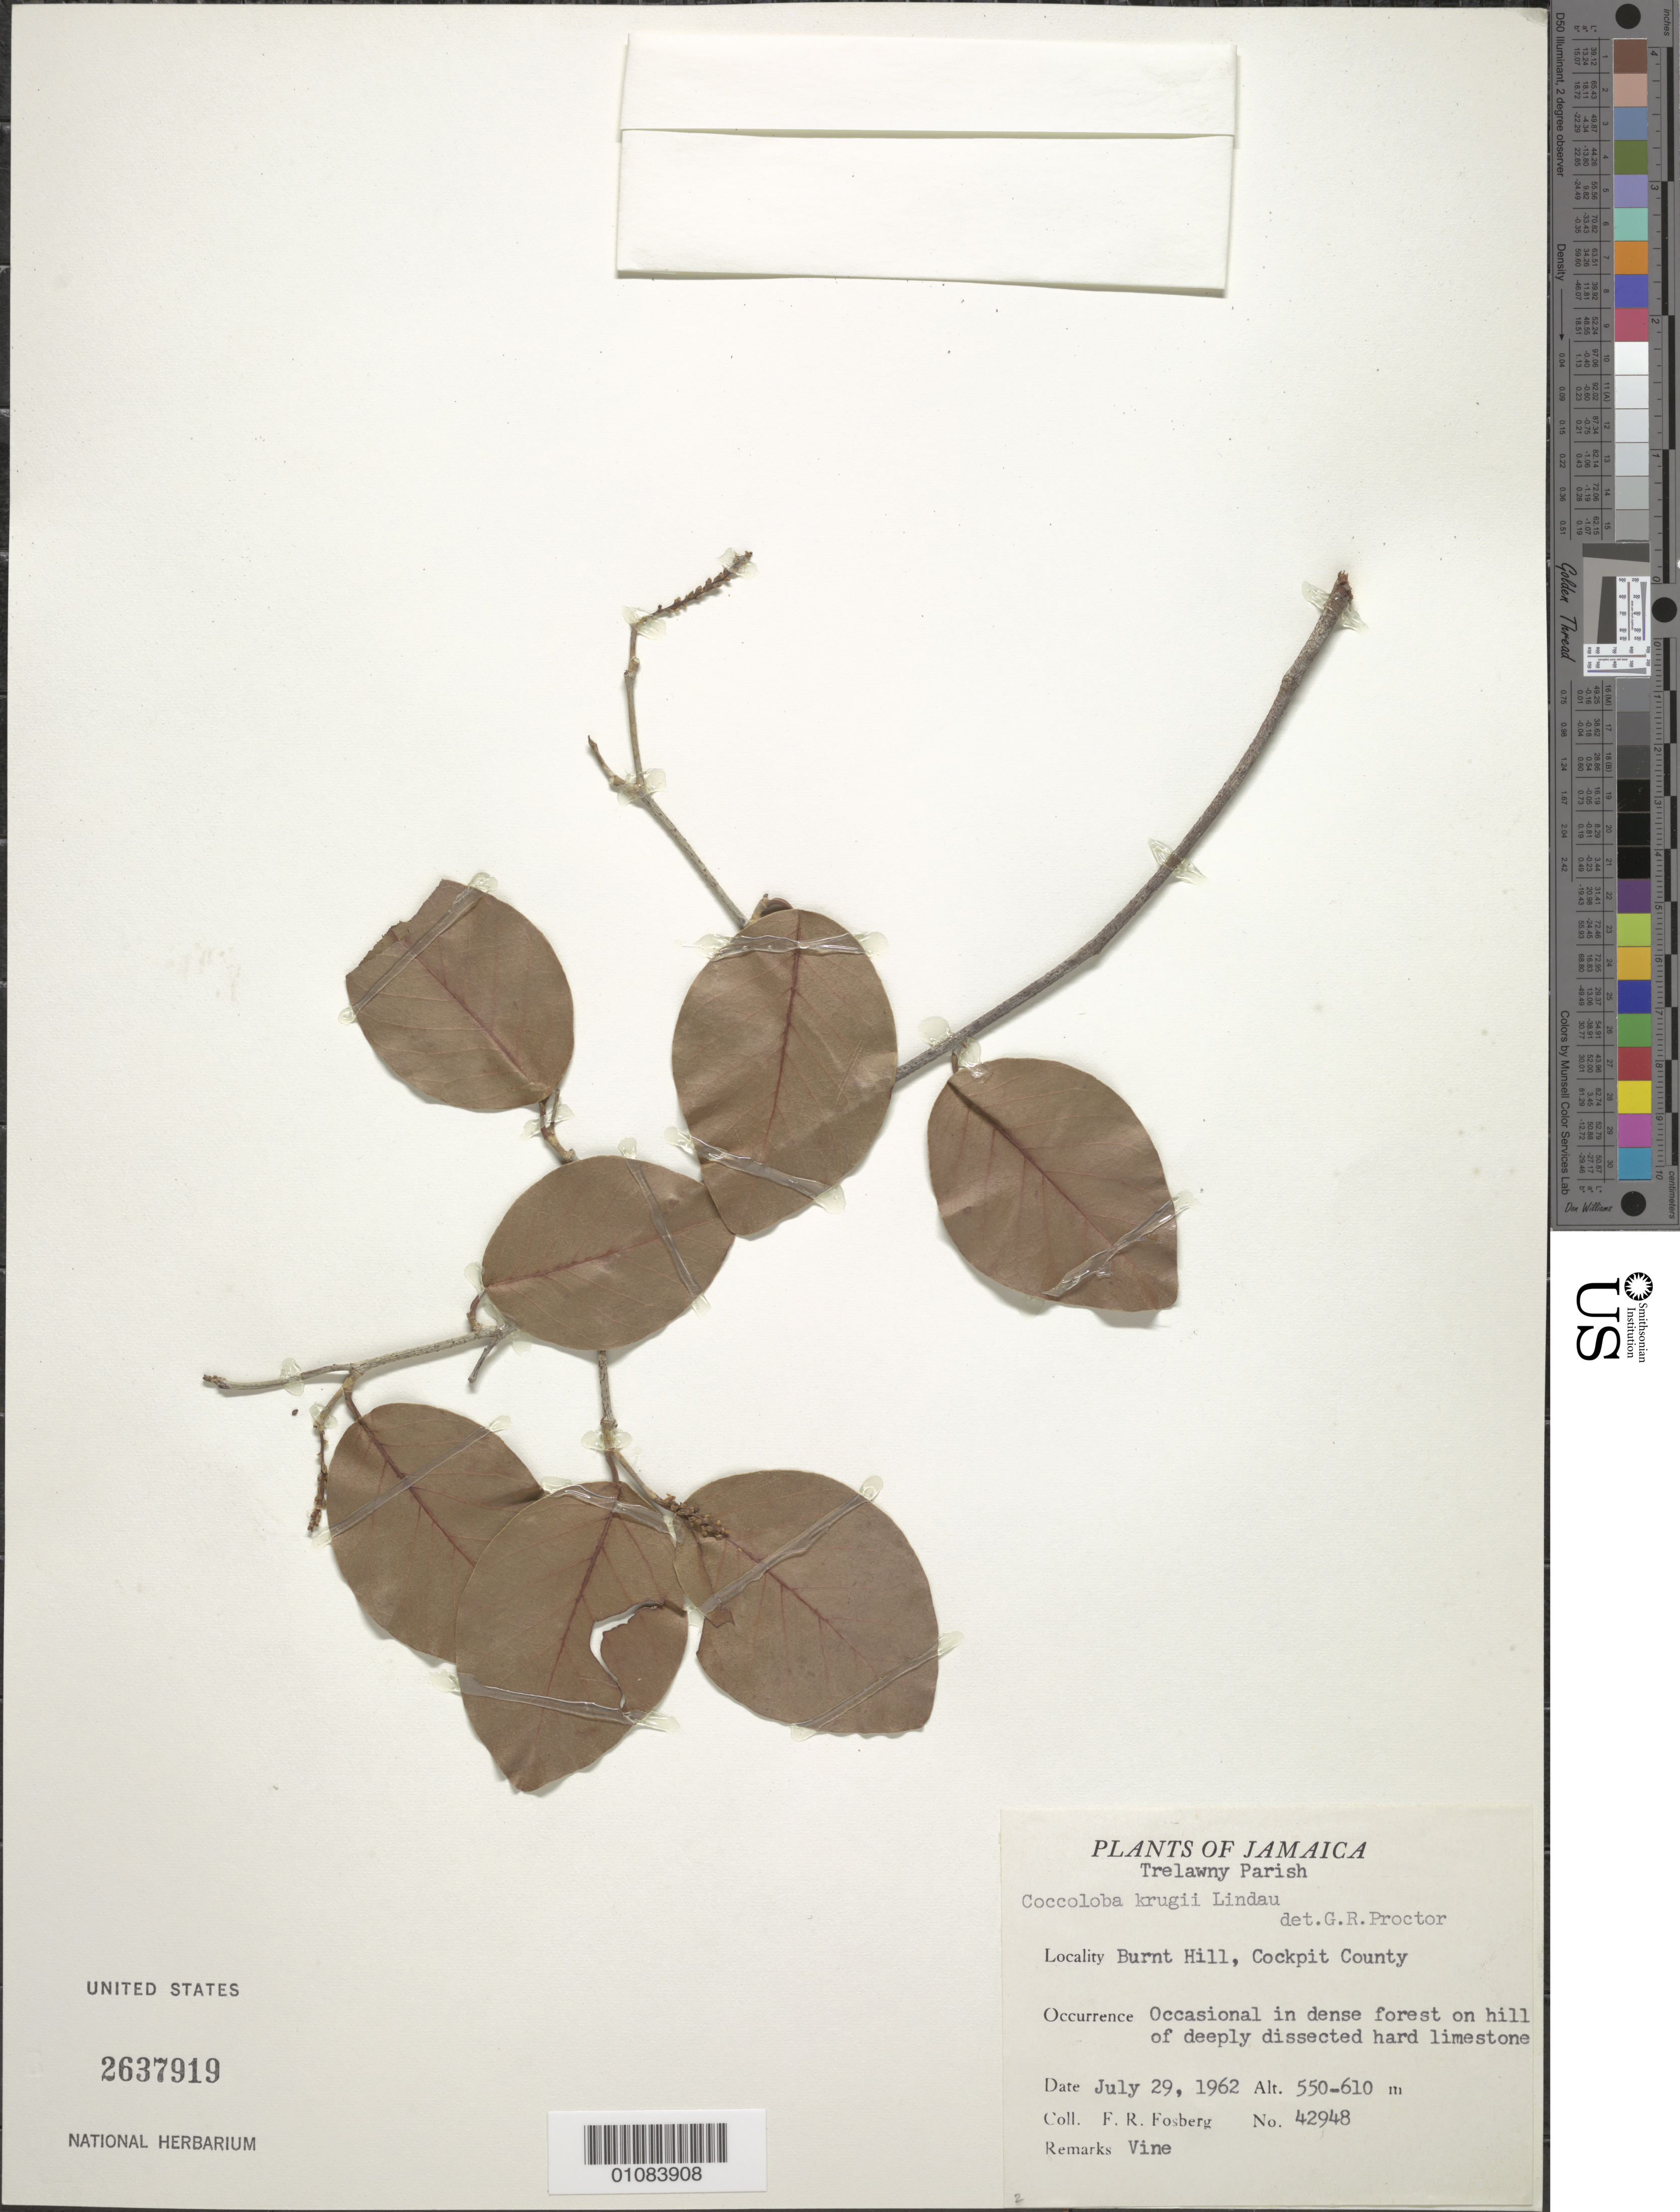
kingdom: Plantae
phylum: Tracheophyta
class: Magnoliopsida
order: Caryophyllales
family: Polygonaceae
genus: Coccoloba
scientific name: Coccoloba krugii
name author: Lindau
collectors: F. R. Fosberg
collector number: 42948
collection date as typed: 29 Jul 1962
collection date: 1962-07-29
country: Jamaica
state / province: Trelawny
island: Jamaica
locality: Burnt Hill, Cockpit Country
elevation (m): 550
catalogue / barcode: US 2637919